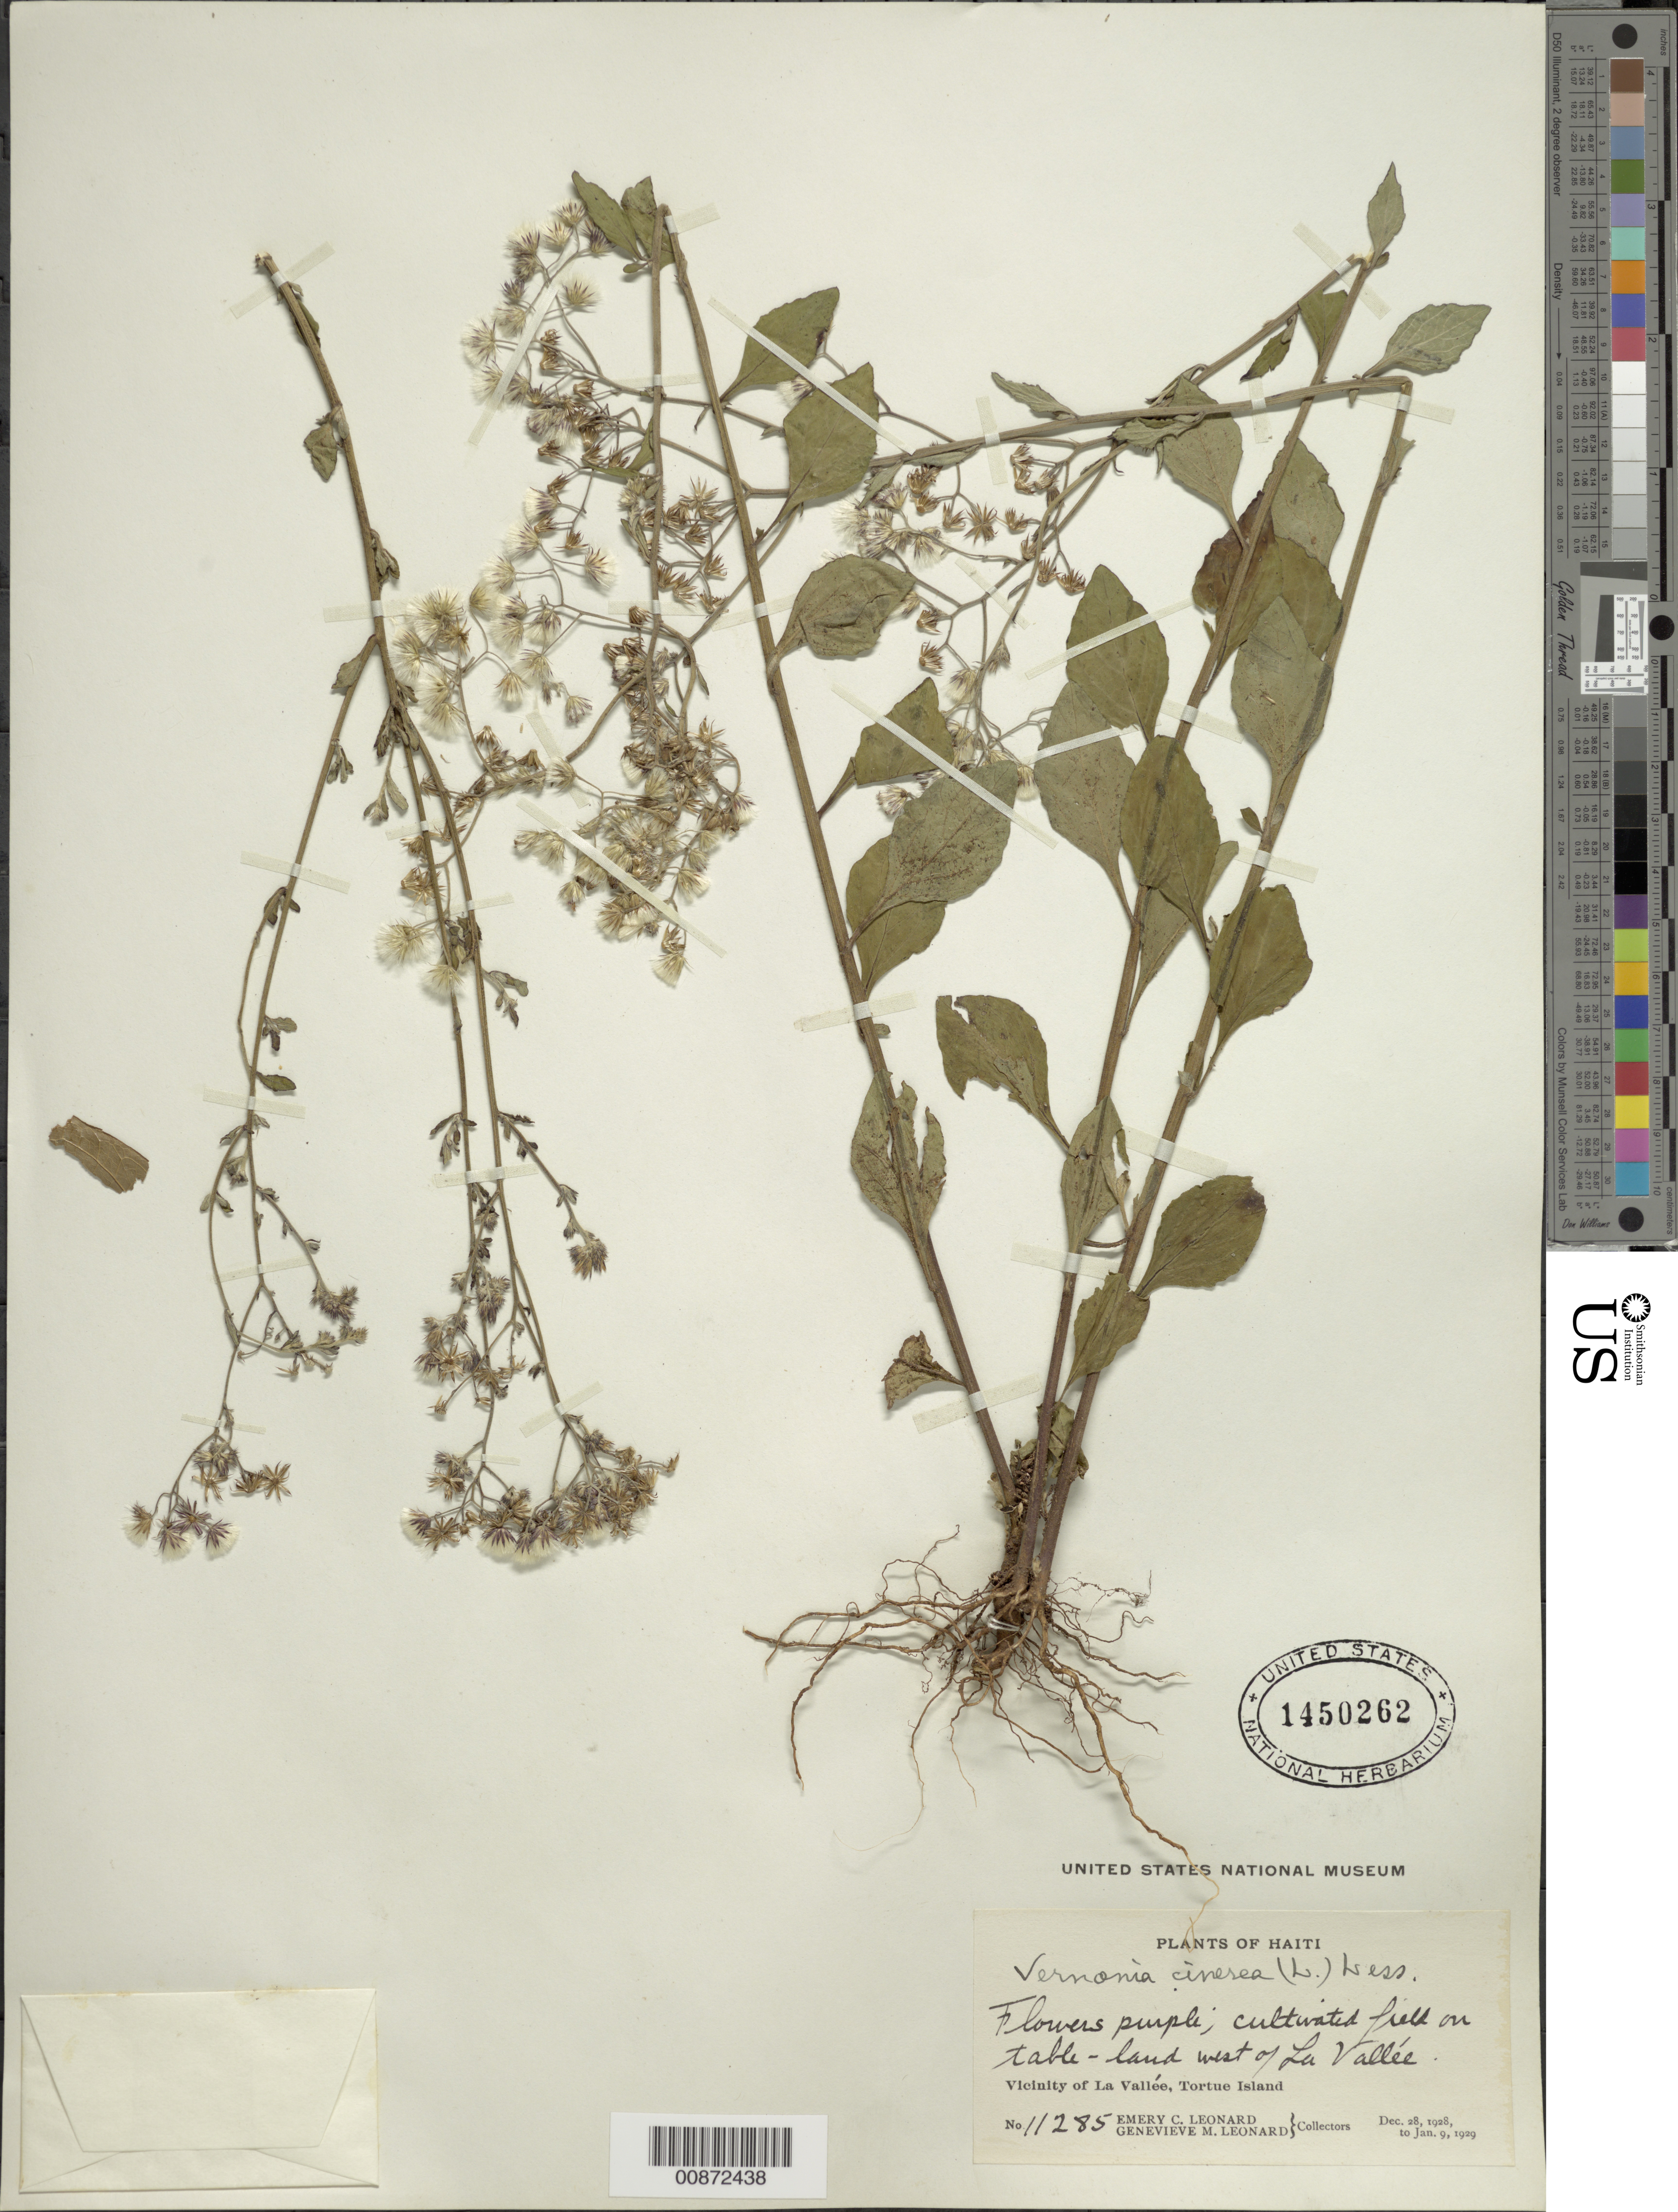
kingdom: Plantae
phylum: Tracheophyta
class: Magnoliopsida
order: Asterales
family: Asteraceae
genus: Cyanthillium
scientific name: Cyanthillium cinereum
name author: (L.) H. Rob.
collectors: E. C. Leonard & G. M. Leonard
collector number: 11285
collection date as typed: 28 Dec 1928 to 09 Jan 1929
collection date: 1928-12-28/1929-01-09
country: Haiti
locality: West of La Vallée, Tortue Island.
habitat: Cultivated field on table-land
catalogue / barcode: US 1450262